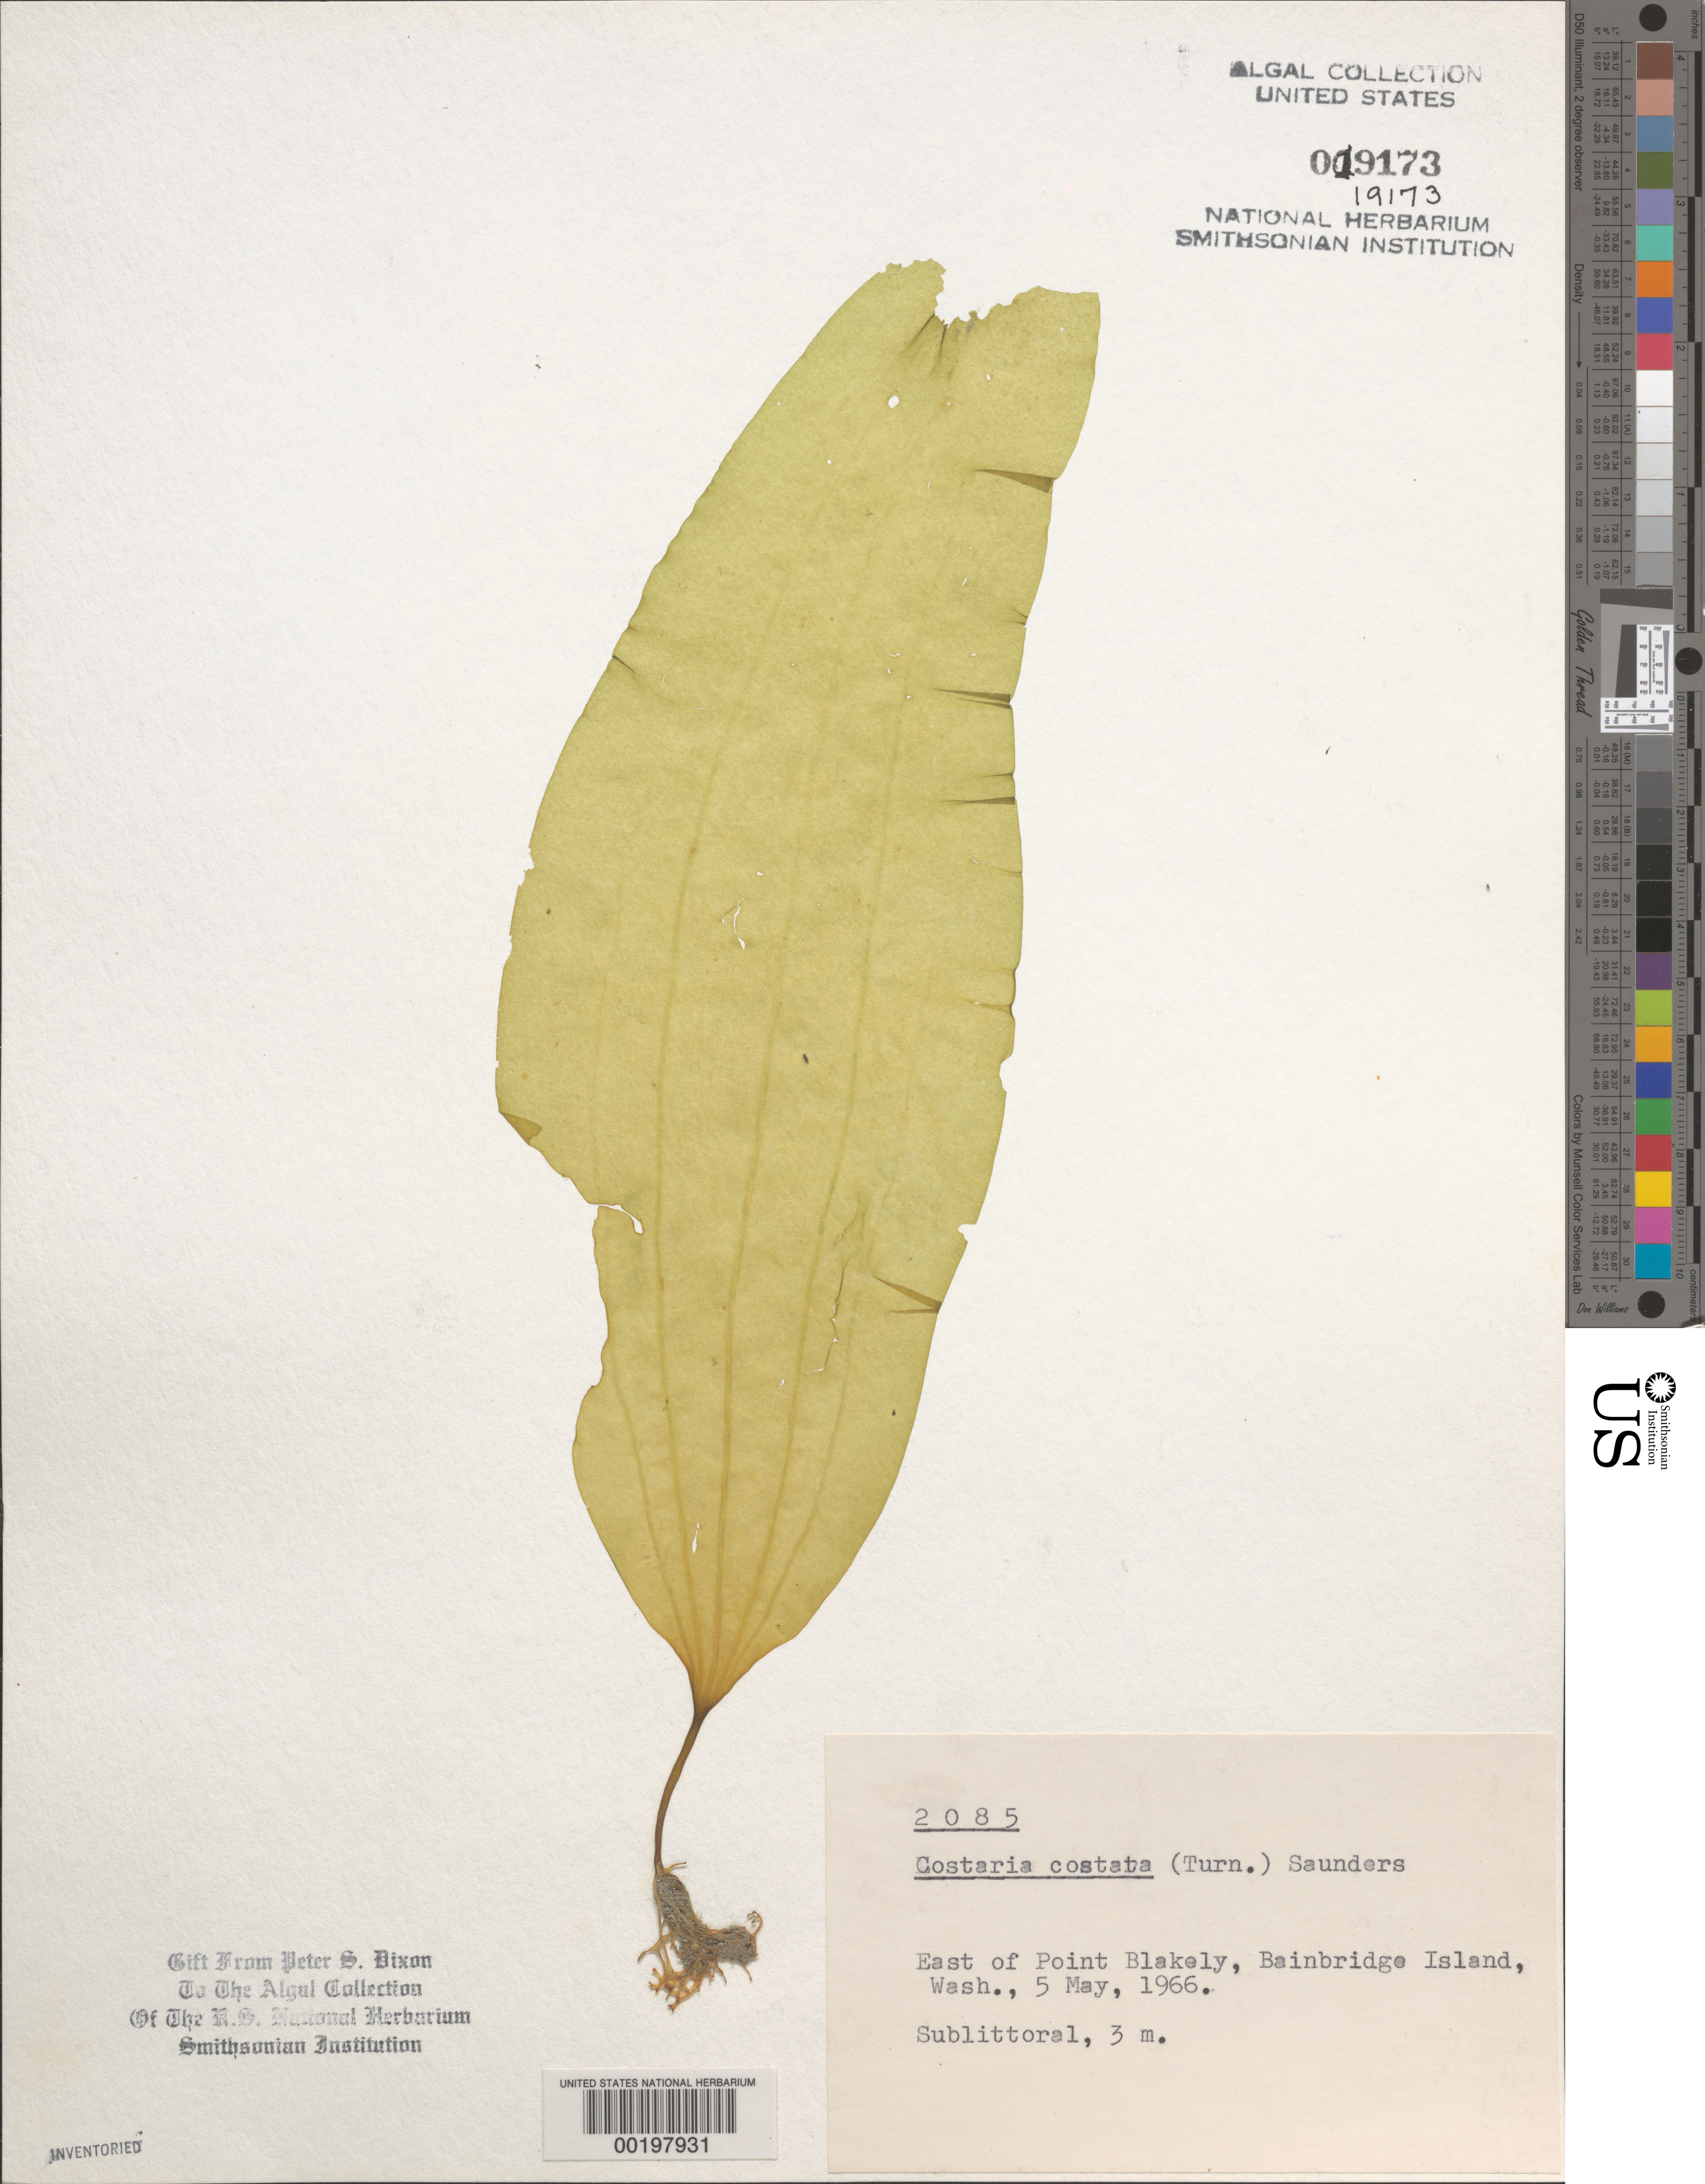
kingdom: Chromista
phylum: Ochrophyta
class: Phaeophyceae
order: Laminariales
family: Costariaceae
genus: Costaria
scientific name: Costaria costata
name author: (C. Agardh) D.A. Saunders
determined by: Dixon, P. S.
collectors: P. S. Dixon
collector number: PSD 2085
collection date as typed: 05 May 1966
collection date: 1966-05-05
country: United States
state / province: Washington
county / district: Kitsap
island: Bainbridge Island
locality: East of Point Blakely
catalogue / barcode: US 19173